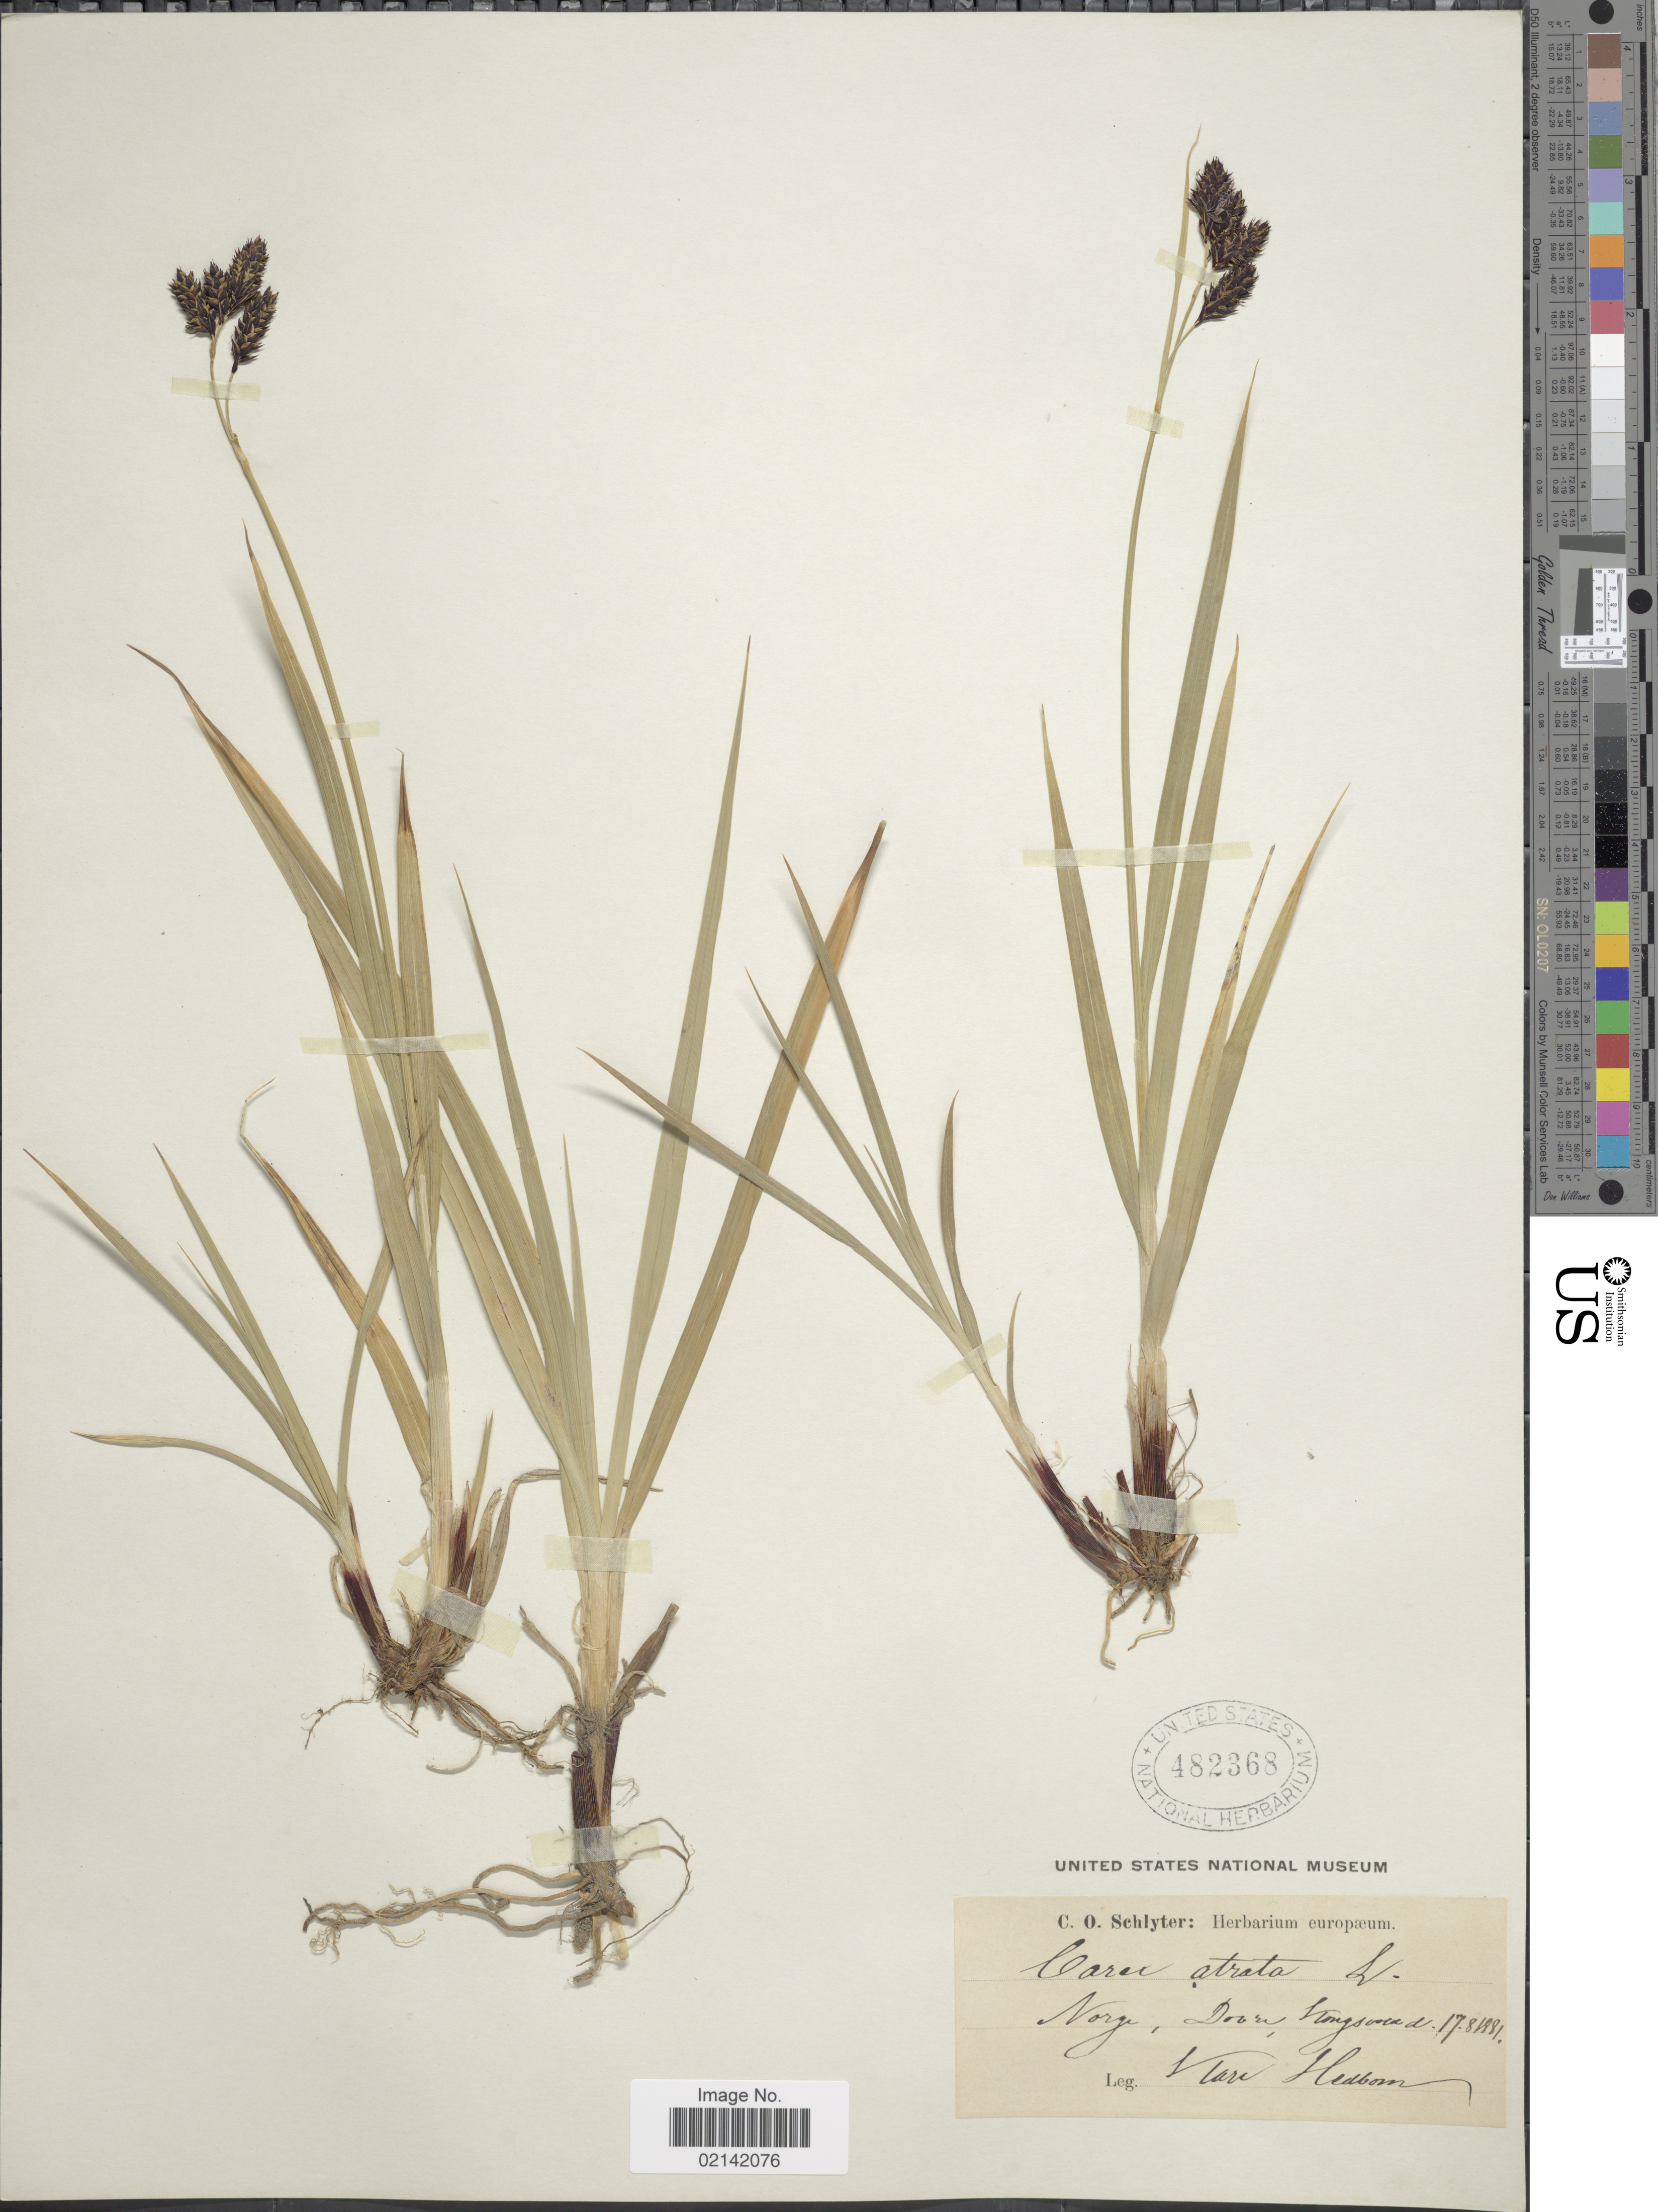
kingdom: Plantae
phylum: Tracheophyta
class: Liliopsida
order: Poales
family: Cyperaceae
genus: Carex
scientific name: Carex atrata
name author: L.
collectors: C. Hedbom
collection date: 1881-08-17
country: Norway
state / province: Oppland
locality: Dovre, Kongsvold.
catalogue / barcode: US 482368